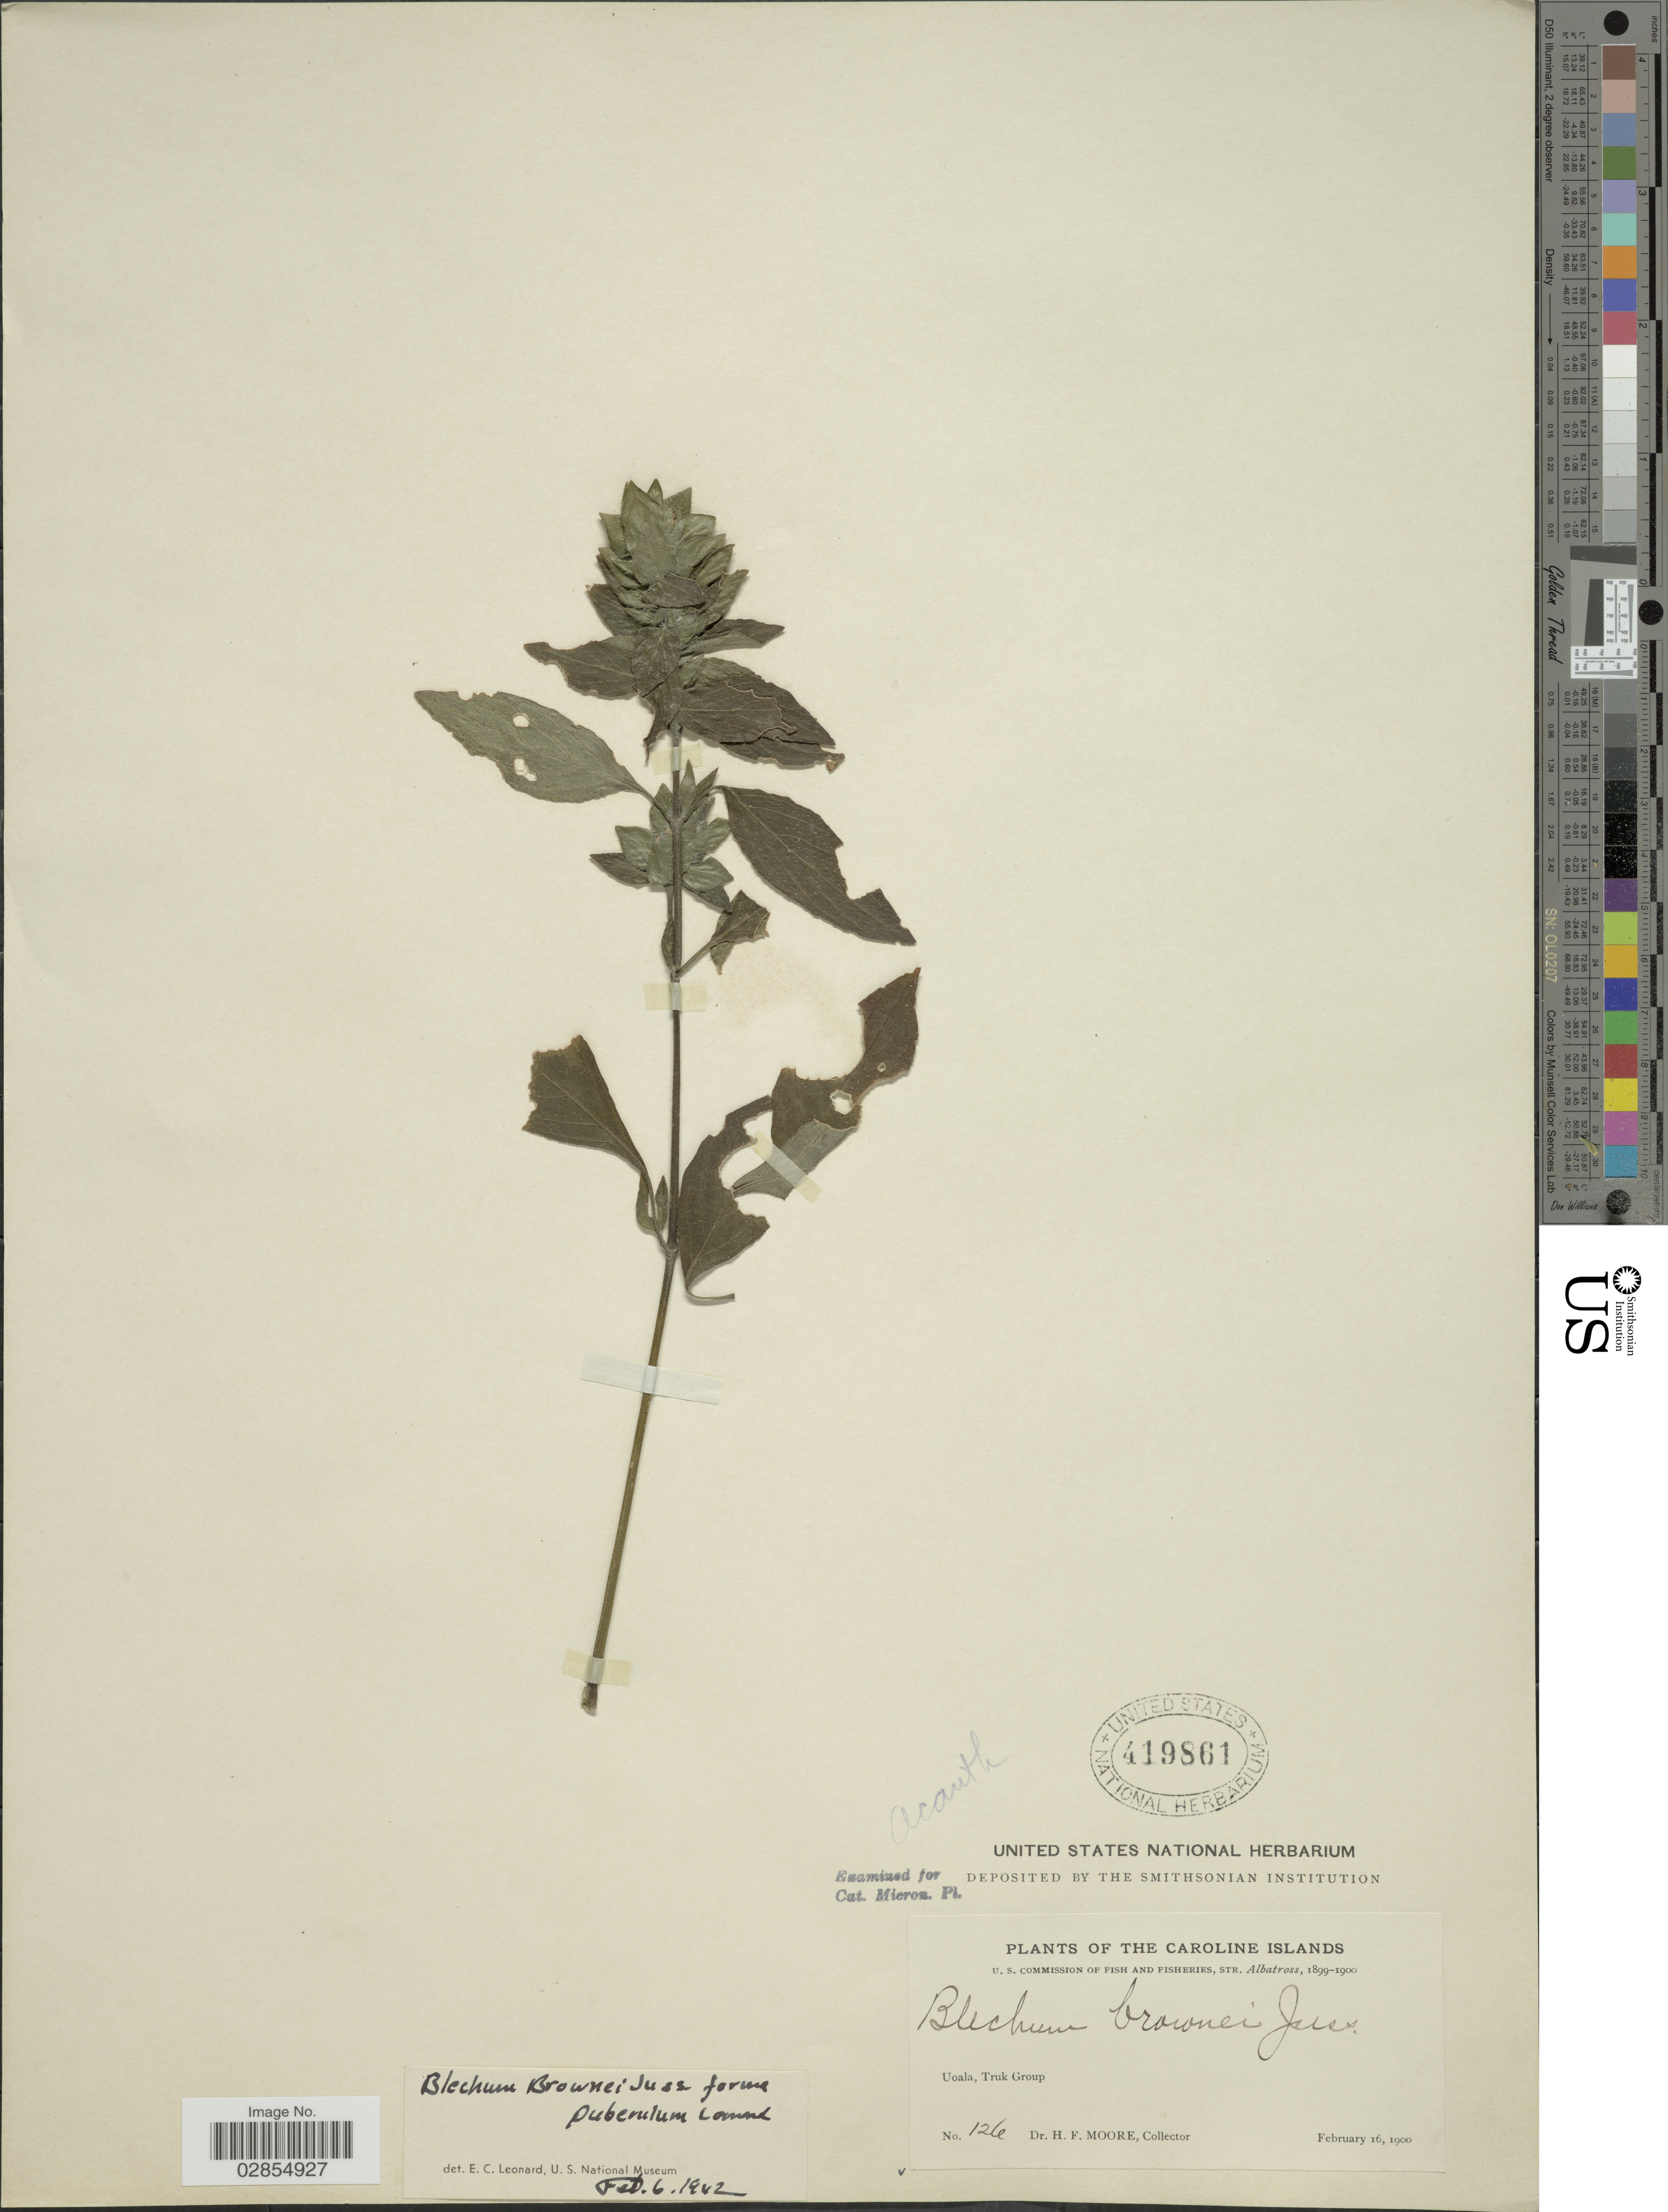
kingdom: Plantae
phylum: Tracheophyta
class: Magnoliopsida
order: Lamiales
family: Acanthaceae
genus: Blechum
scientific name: Blechum pyramidatum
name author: (Lam.) Urb.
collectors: H. F. Moore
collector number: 126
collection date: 1900-02-16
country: Micronesia, Federated States of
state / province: Truk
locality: Caroline Islands, Uoala, Truk Group.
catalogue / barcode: US 419861